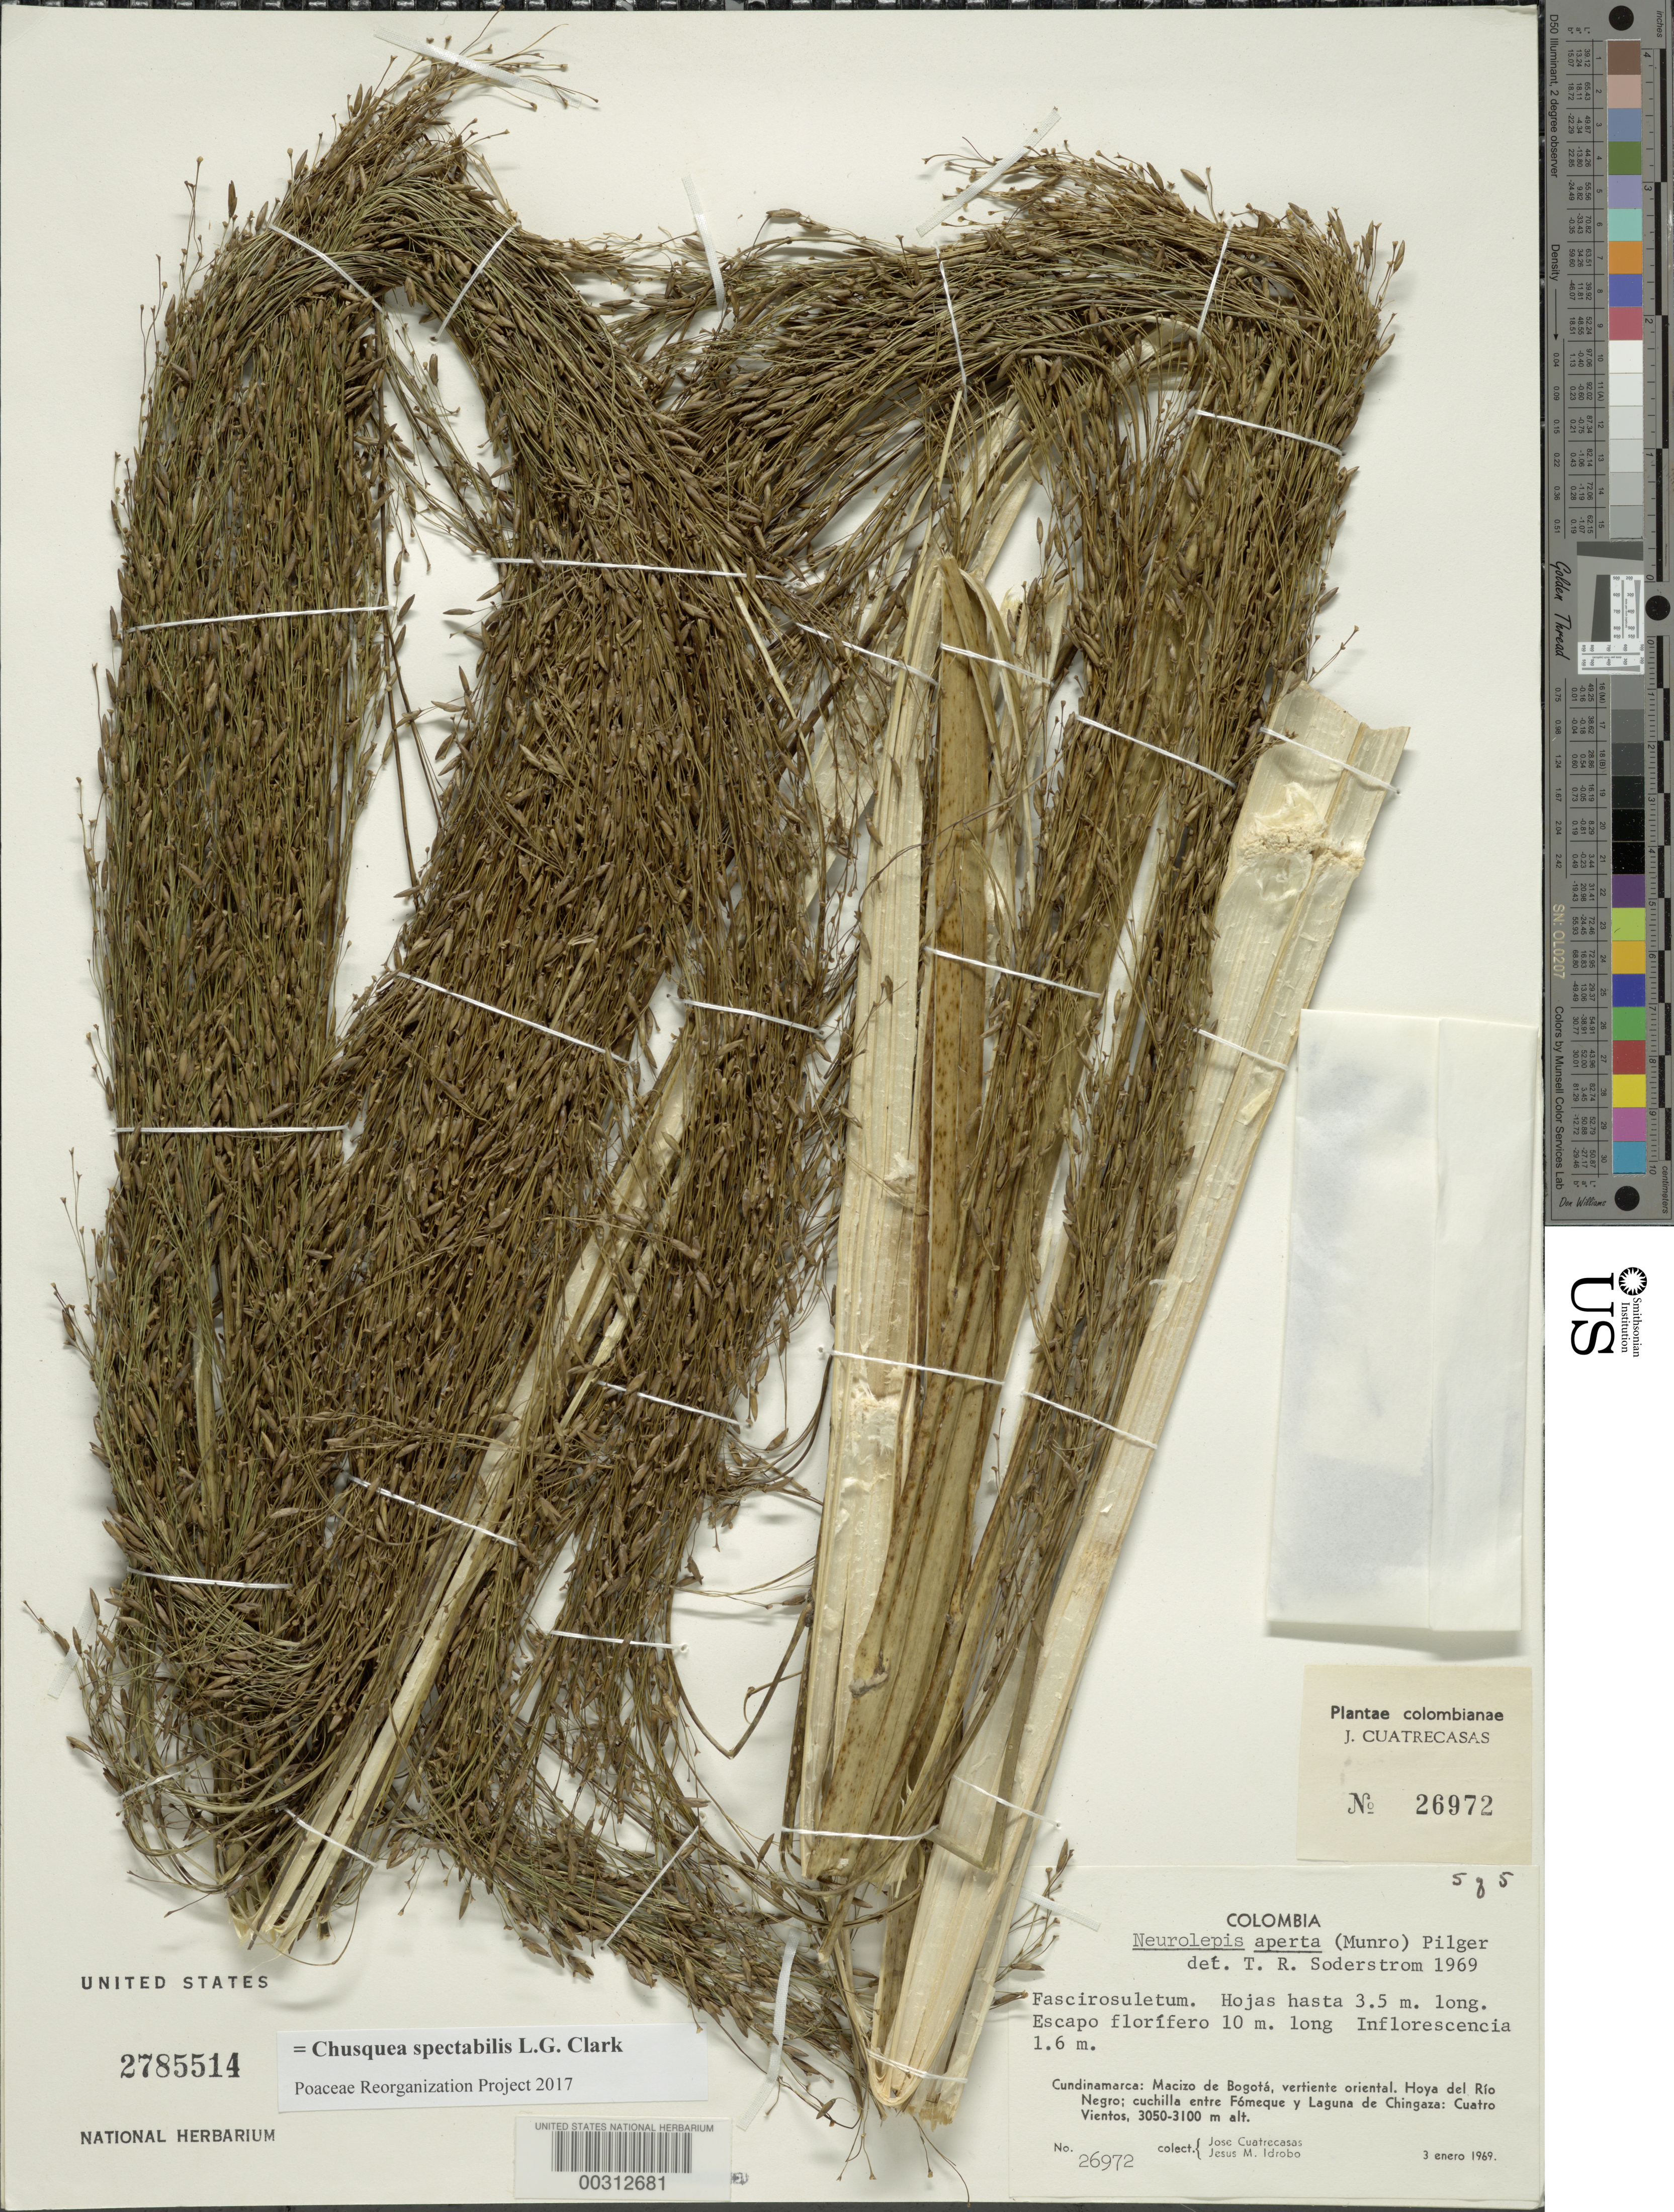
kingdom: Plantae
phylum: Tracheophyta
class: Liliopsida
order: Poales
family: Poaceae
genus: Chusquea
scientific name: Chusquea spectabilis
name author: L.G. Clark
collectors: J. Cuatrecasas & J. M. Idrobo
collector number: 26972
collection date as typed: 03 Jan 1969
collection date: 1969-01-03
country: Colombia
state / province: Cundinamarca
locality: Macizo de Bogota, Cuatro Vientos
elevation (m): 3050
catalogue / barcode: US 2785514